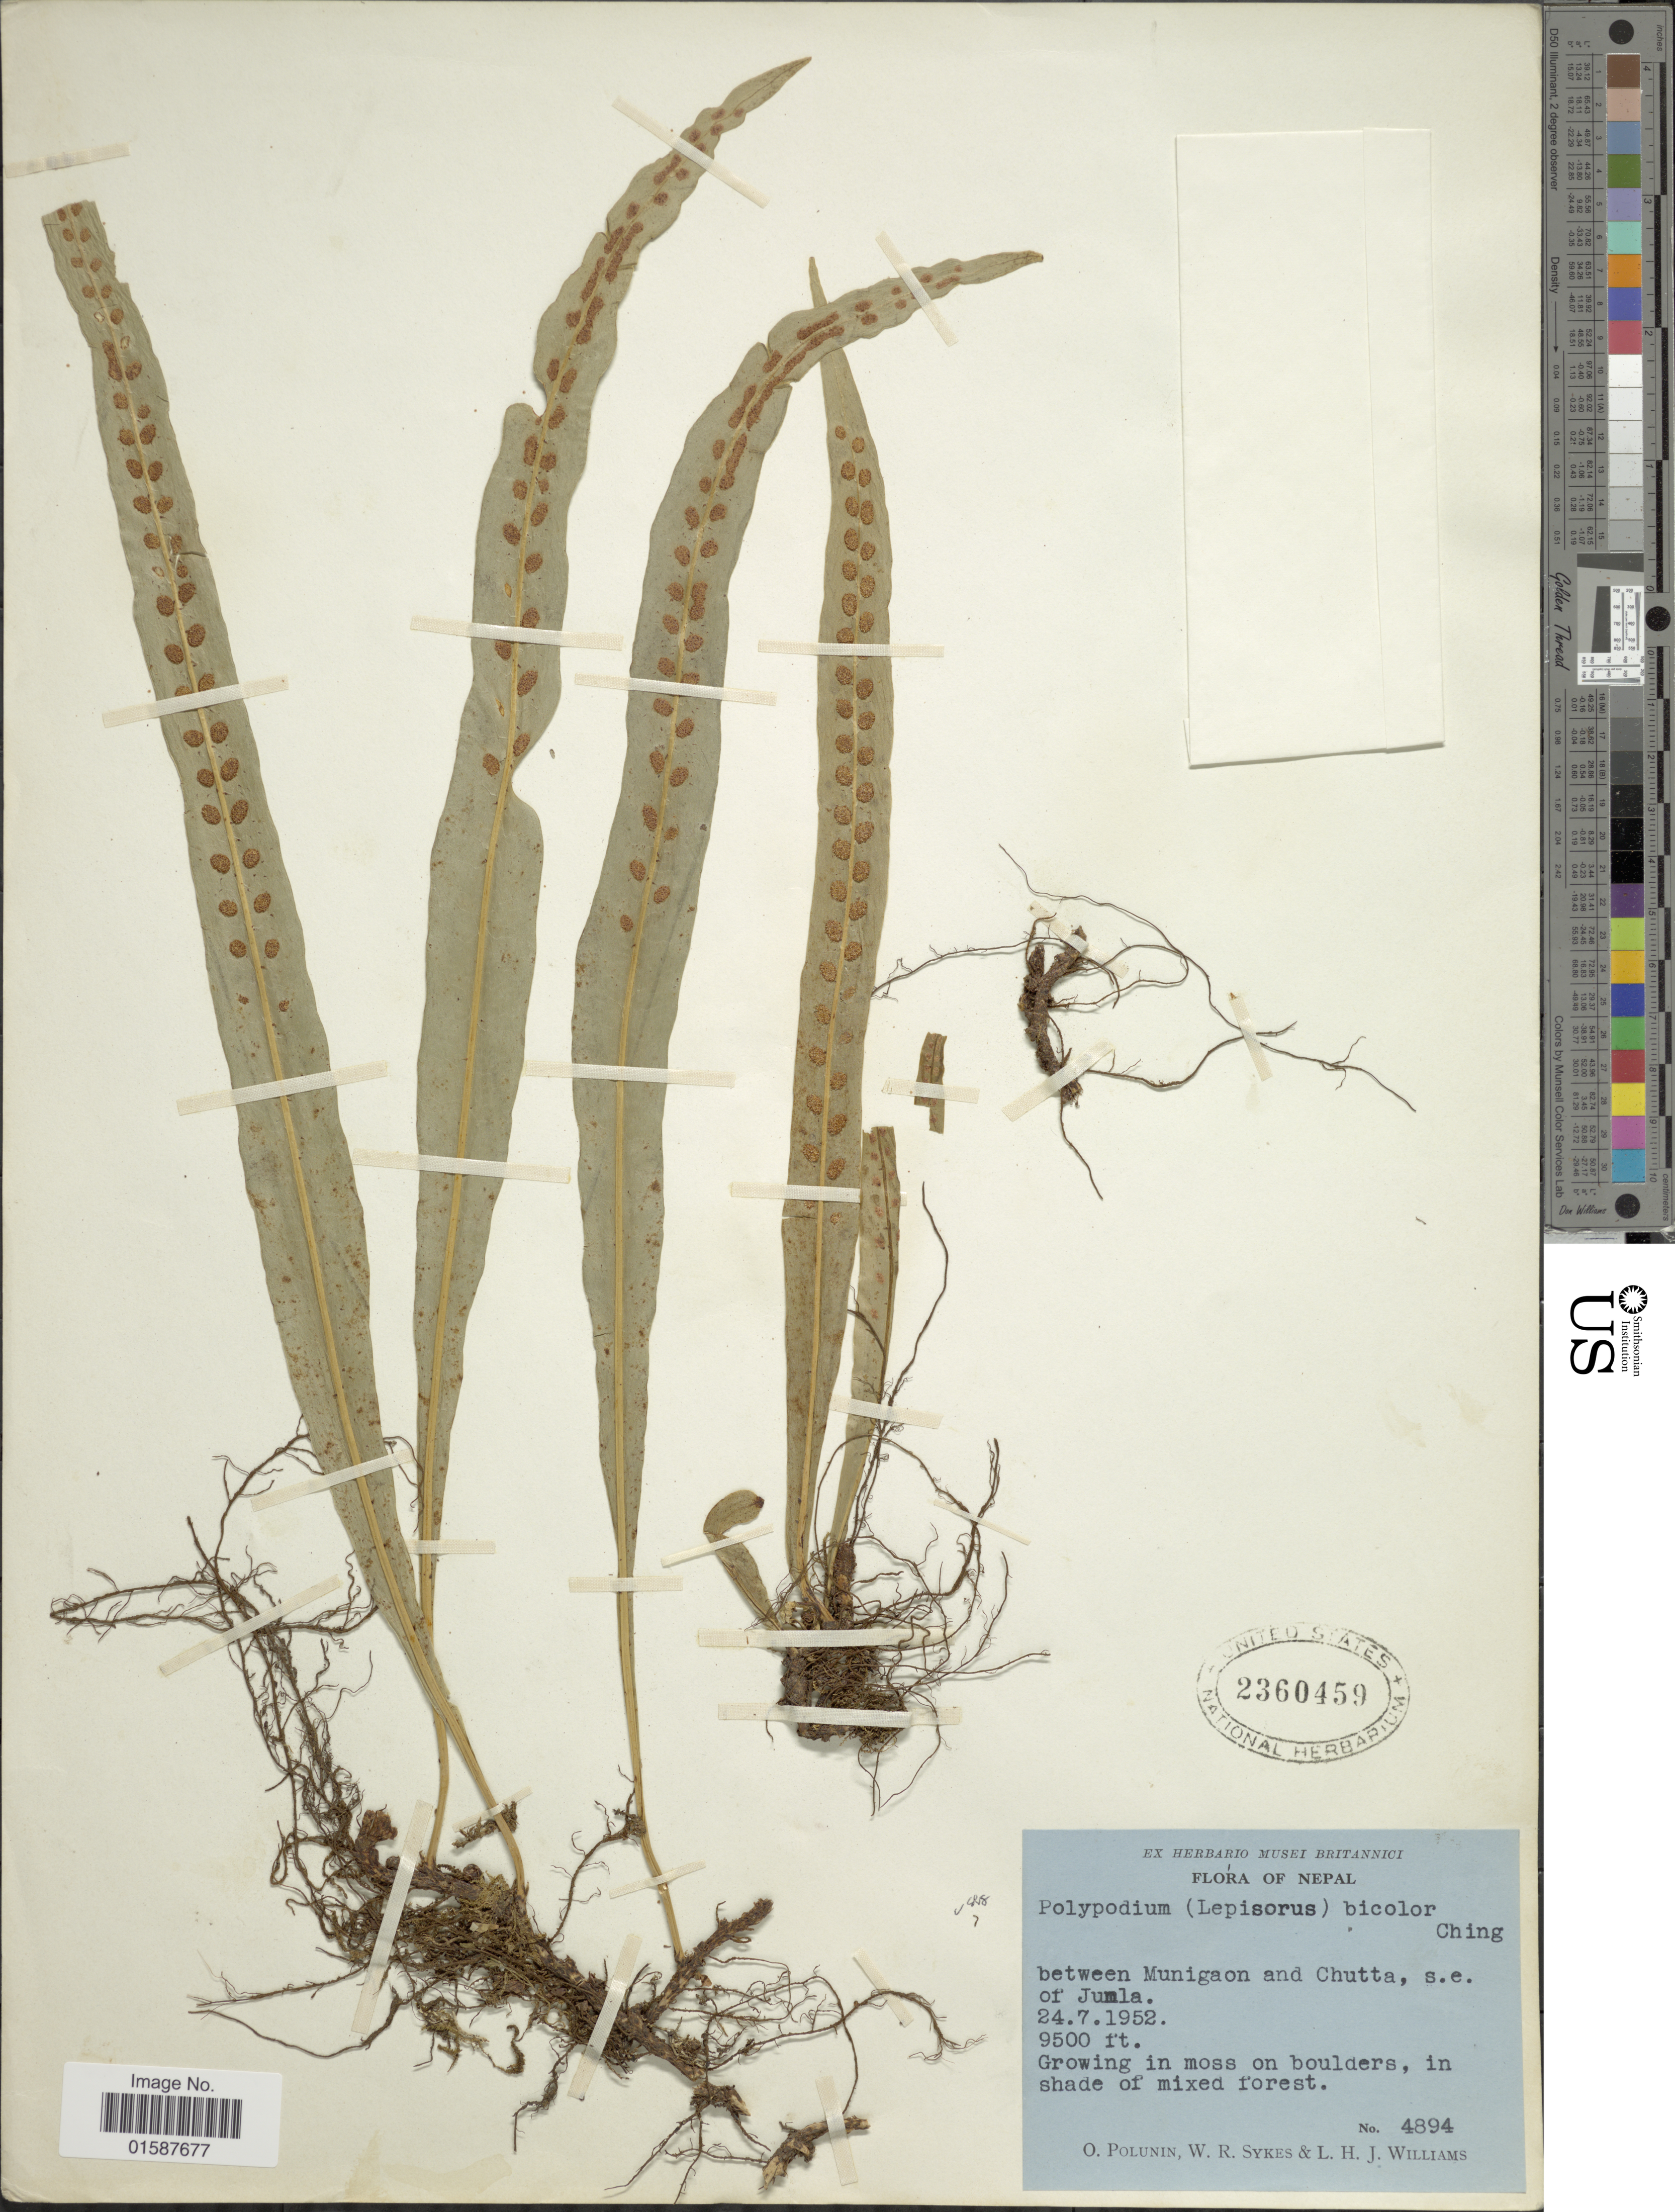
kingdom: Plantae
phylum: Tracheophyta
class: Polypodiopsida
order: Polypodiales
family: Polypodiaceae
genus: Lepisorus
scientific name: Lepisorus bicolor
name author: (Takeda) Ching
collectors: O. V. Polunin, W. R. Sykes & L. H. J. Williams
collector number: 4894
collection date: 1952-07-27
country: Nepal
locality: Between Munigaon and Chutta, s. e. of Jumla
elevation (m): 2896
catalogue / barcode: US 2360459